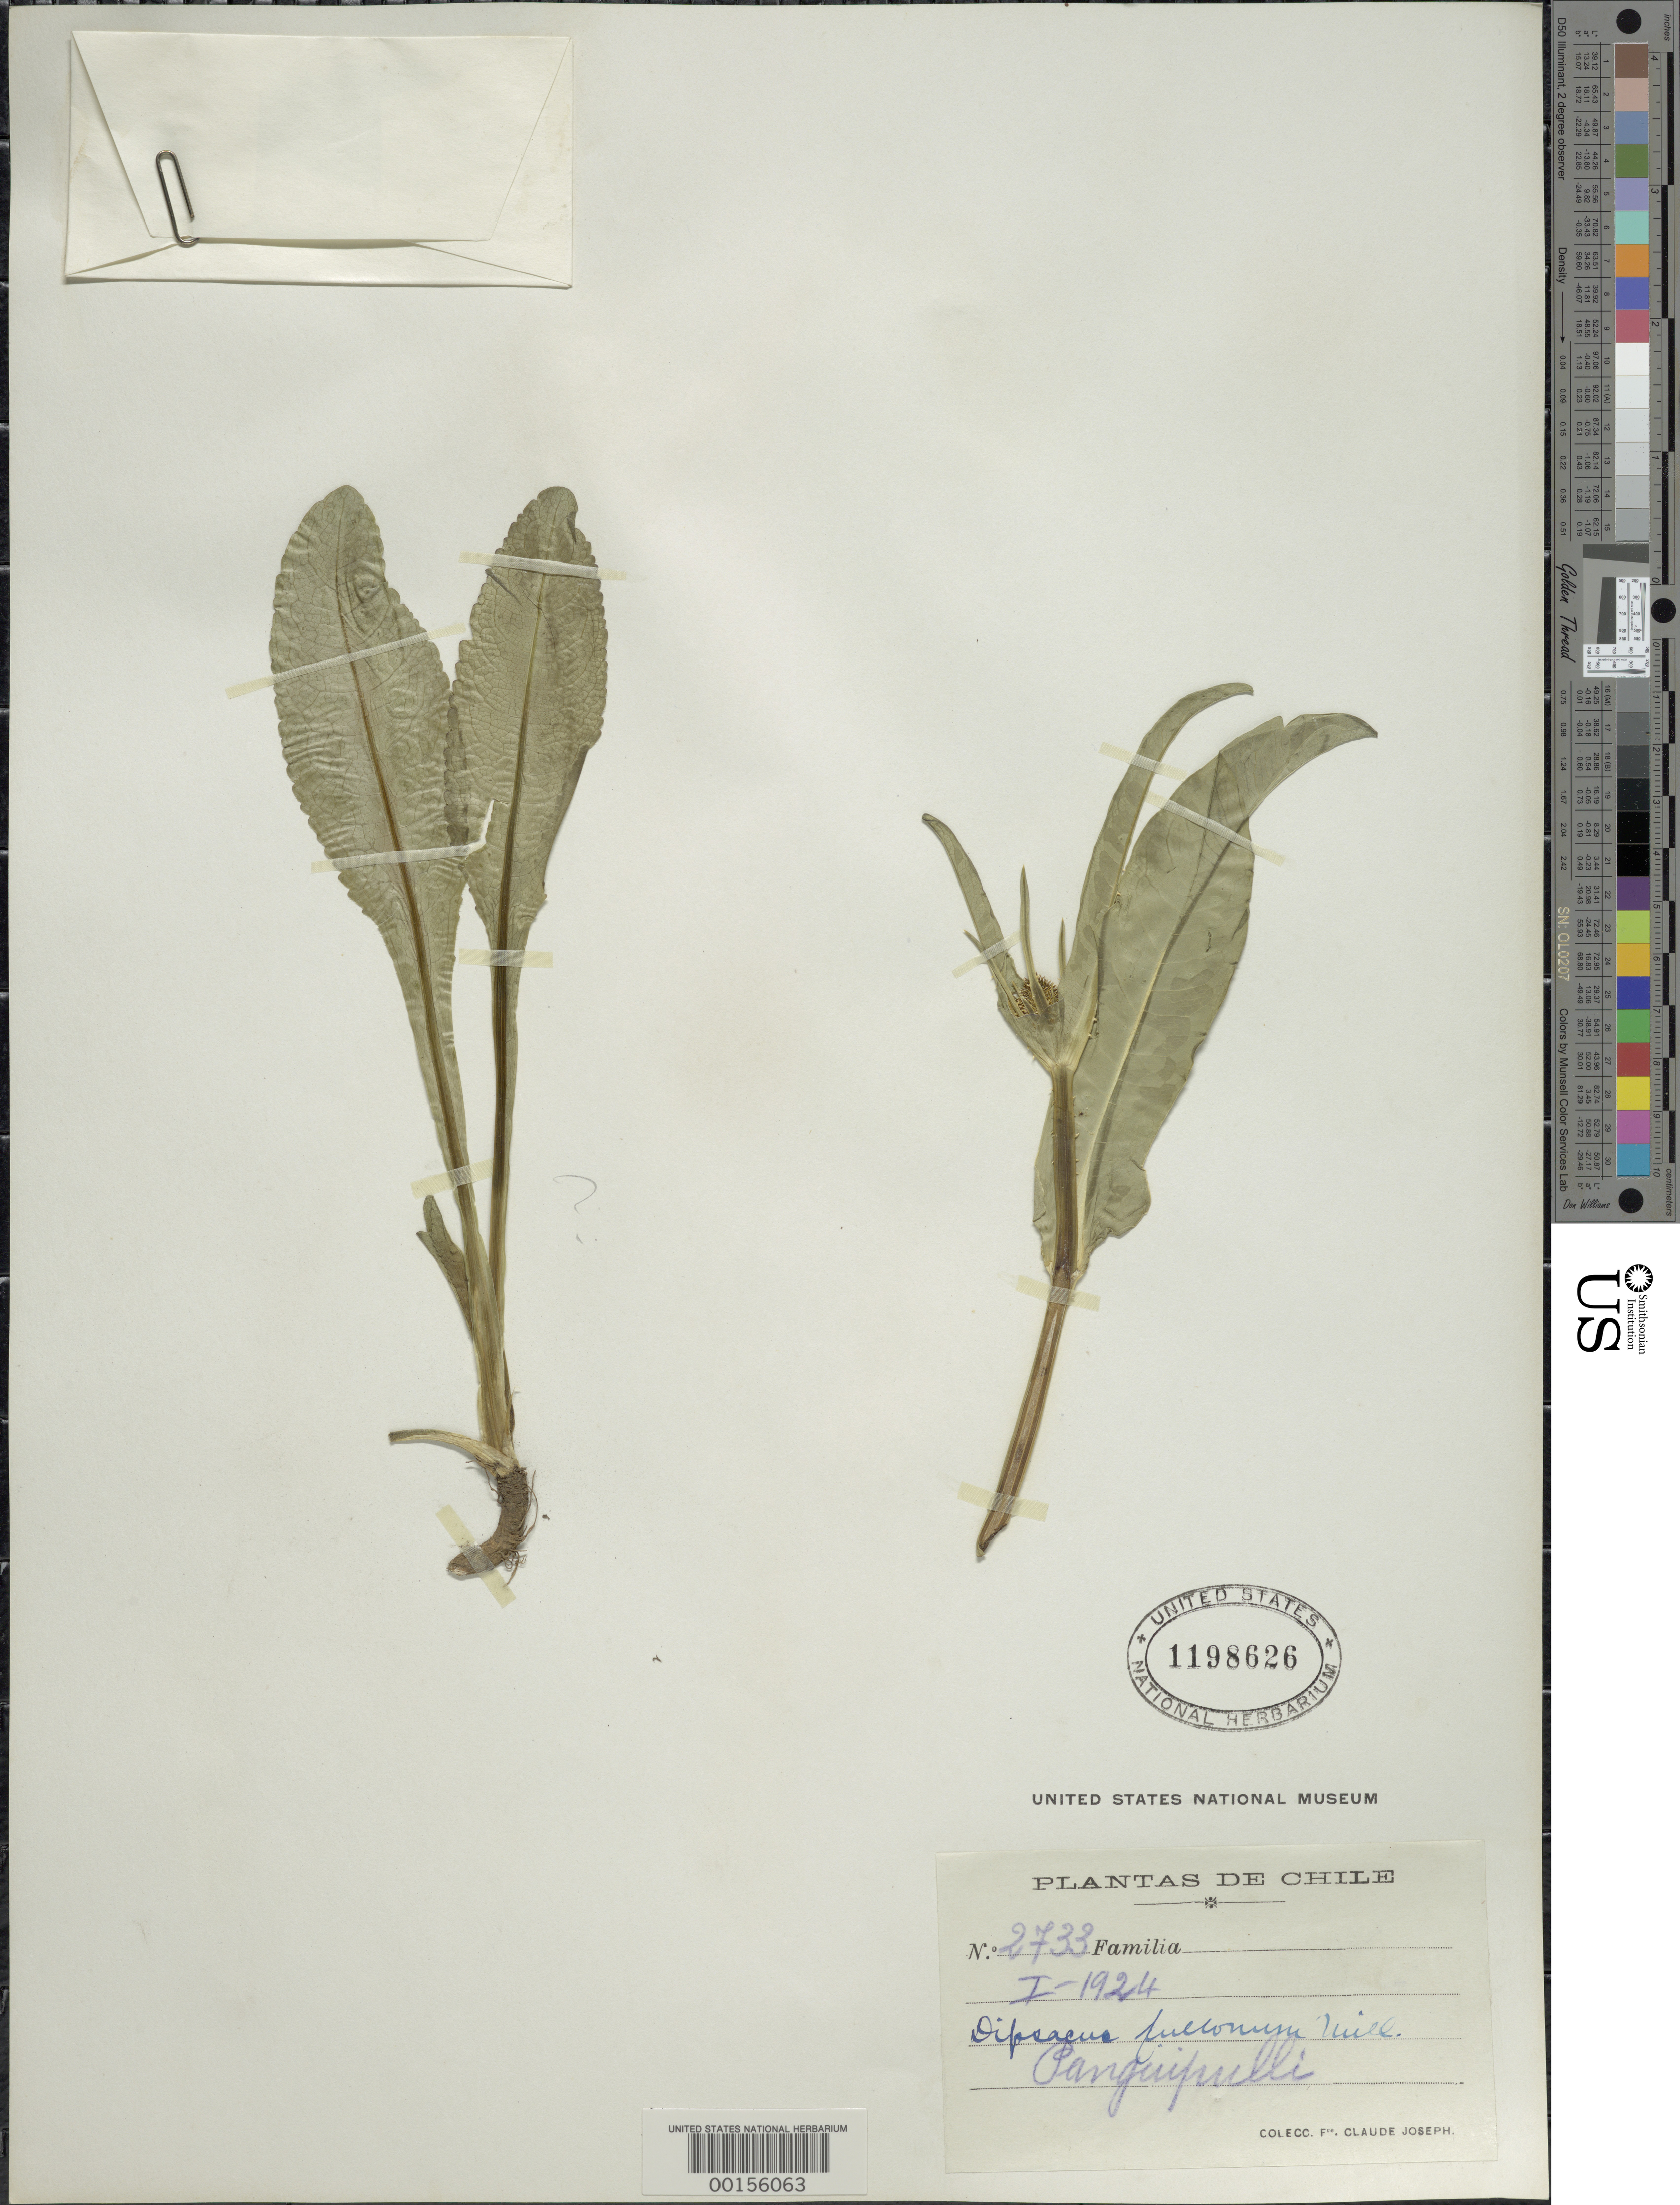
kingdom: Plantae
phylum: Tracheophyta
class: Magnoliopsida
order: Dipsacales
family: Caprifoliaceae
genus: Dipsacus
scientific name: Dipsacus fullonum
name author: L.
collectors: B. Joseph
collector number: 2733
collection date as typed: Jan 1924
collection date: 1924-01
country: Chile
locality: Panguipulli.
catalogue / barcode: US 1198626